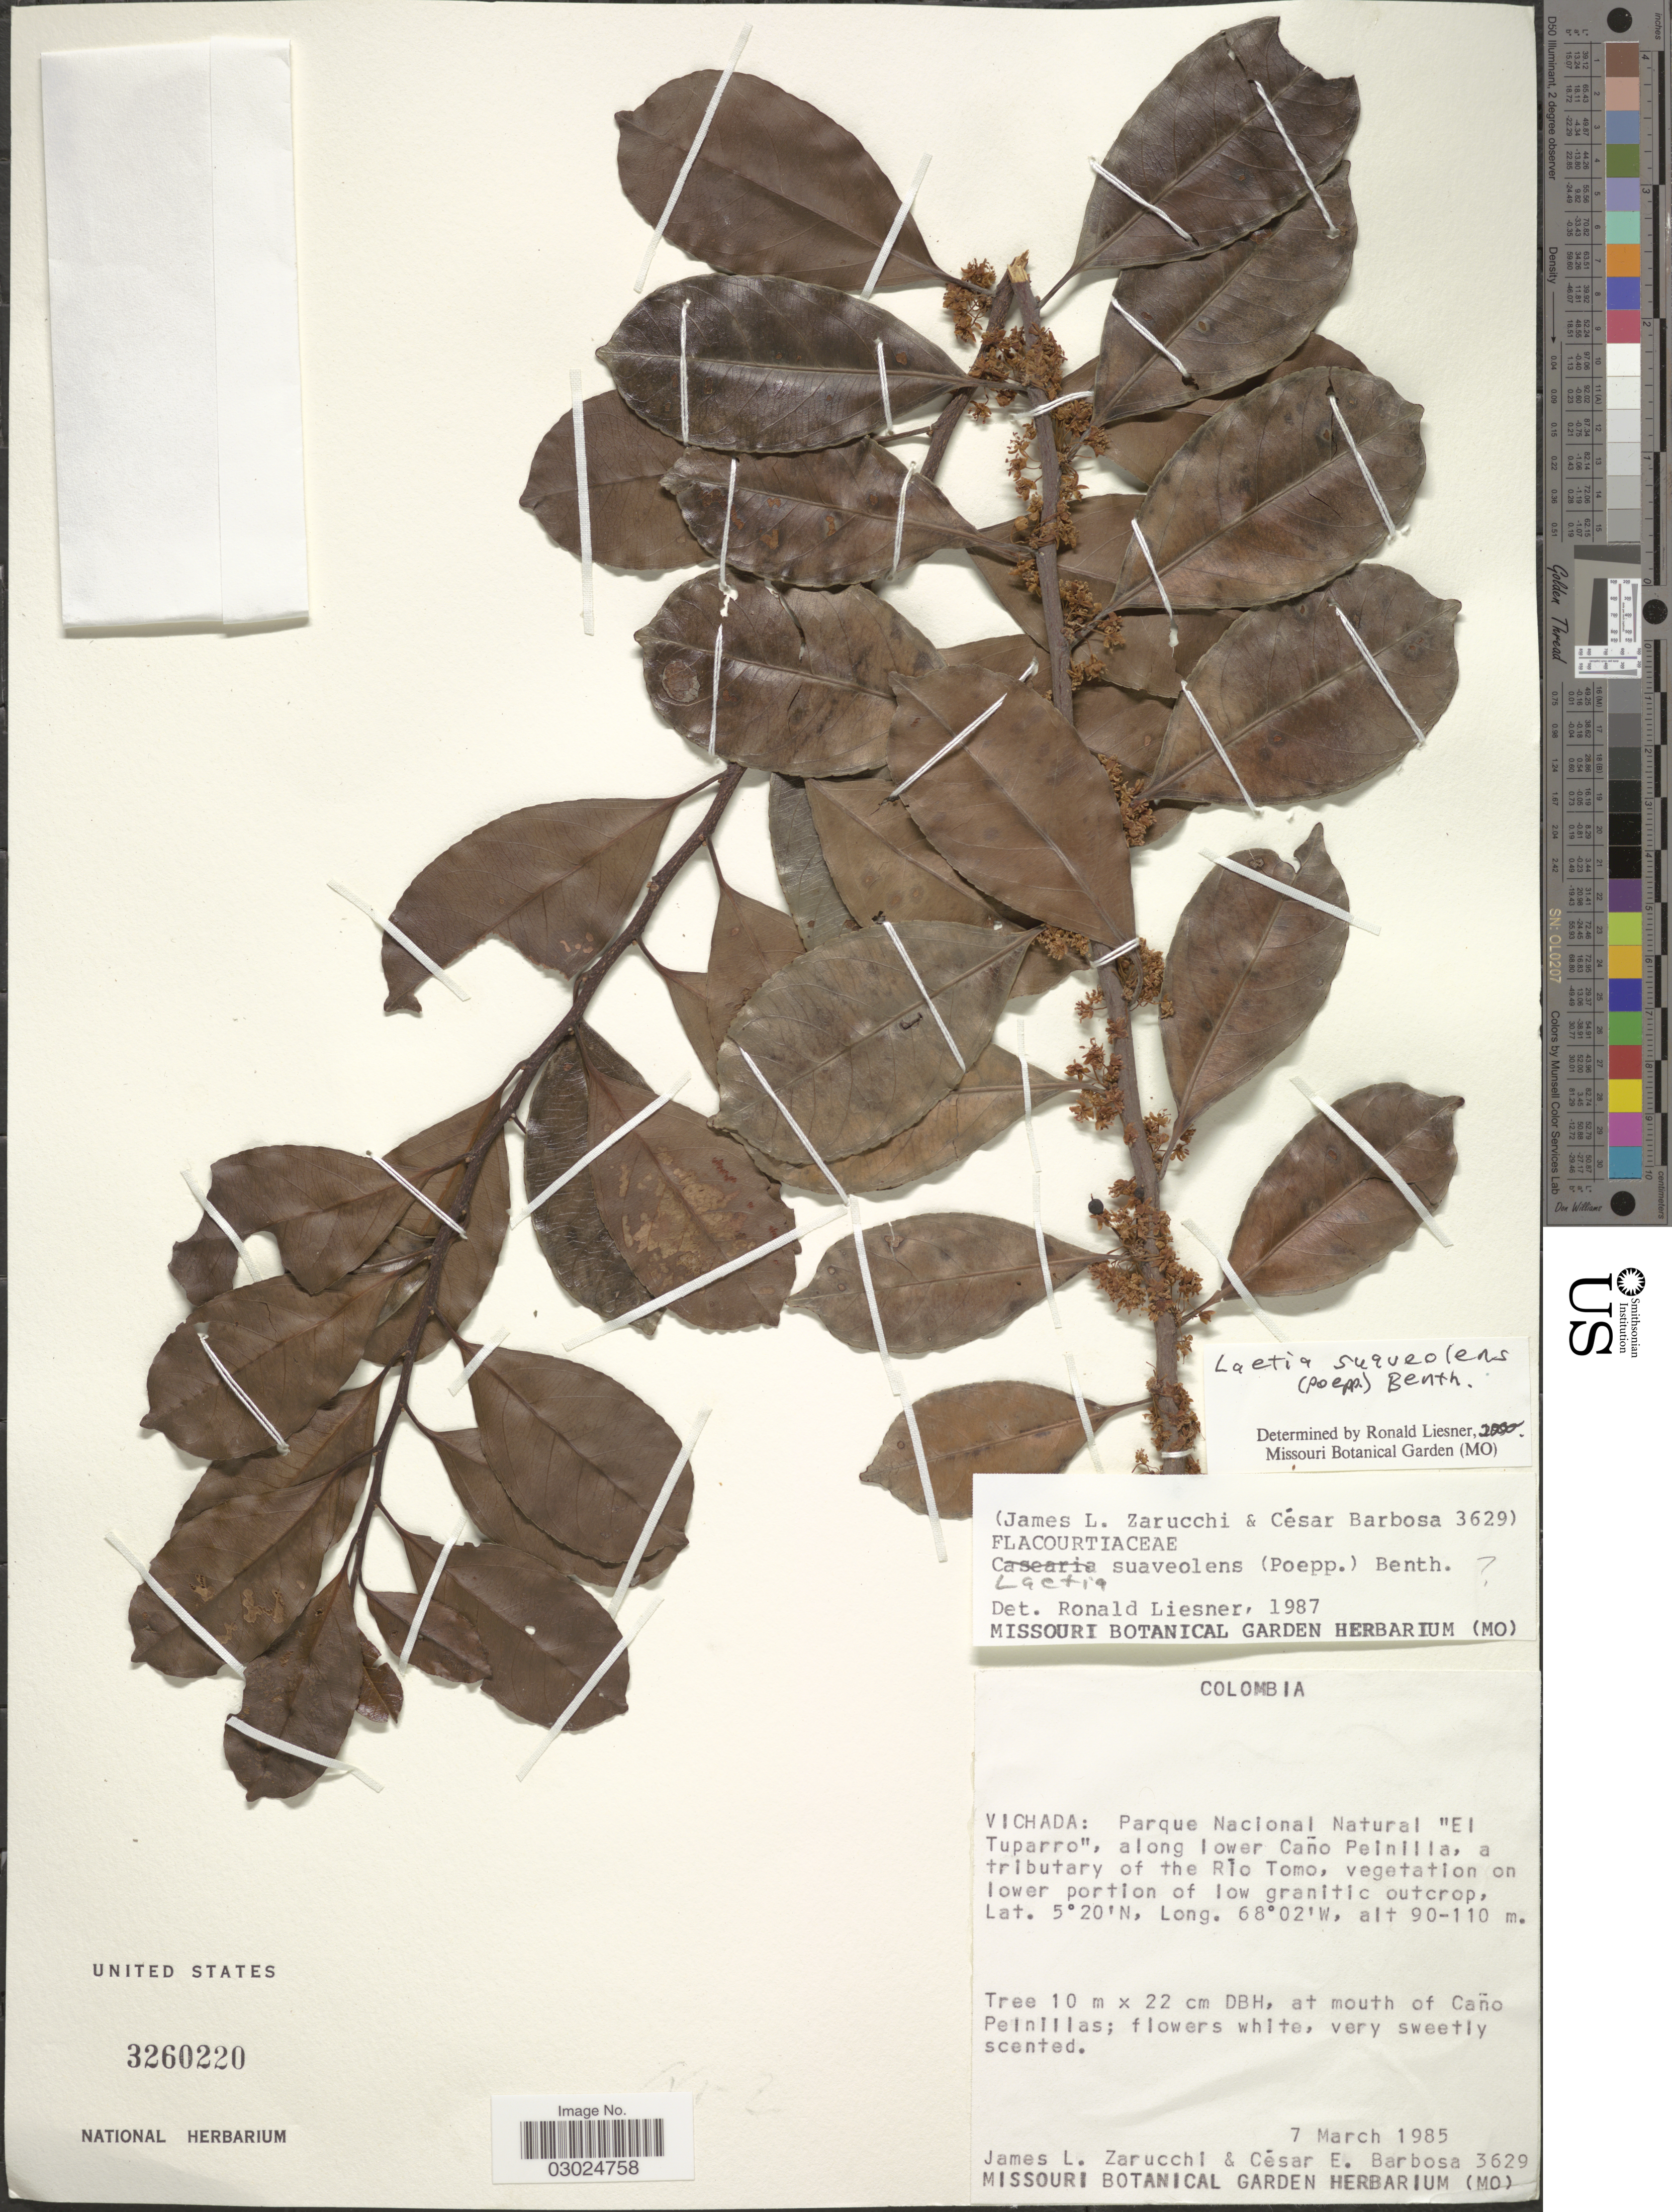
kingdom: Plantae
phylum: Tracheophyta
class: Magnoliopsida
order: Malpighiales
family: Salicaceae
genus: Laetia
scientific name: Laetia suaveolens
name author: (Poepp.) Benth.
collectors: J. L. Zarucchi & C. E. Barbosa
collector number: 3629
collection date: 1985-03-07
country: Colombia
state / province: Vichada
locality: Parque Nacional Natural "El Tuparro", along lower Caño Peinilla, a tributary of the Rio Tomo.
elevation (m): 90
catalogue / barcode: US 3260220